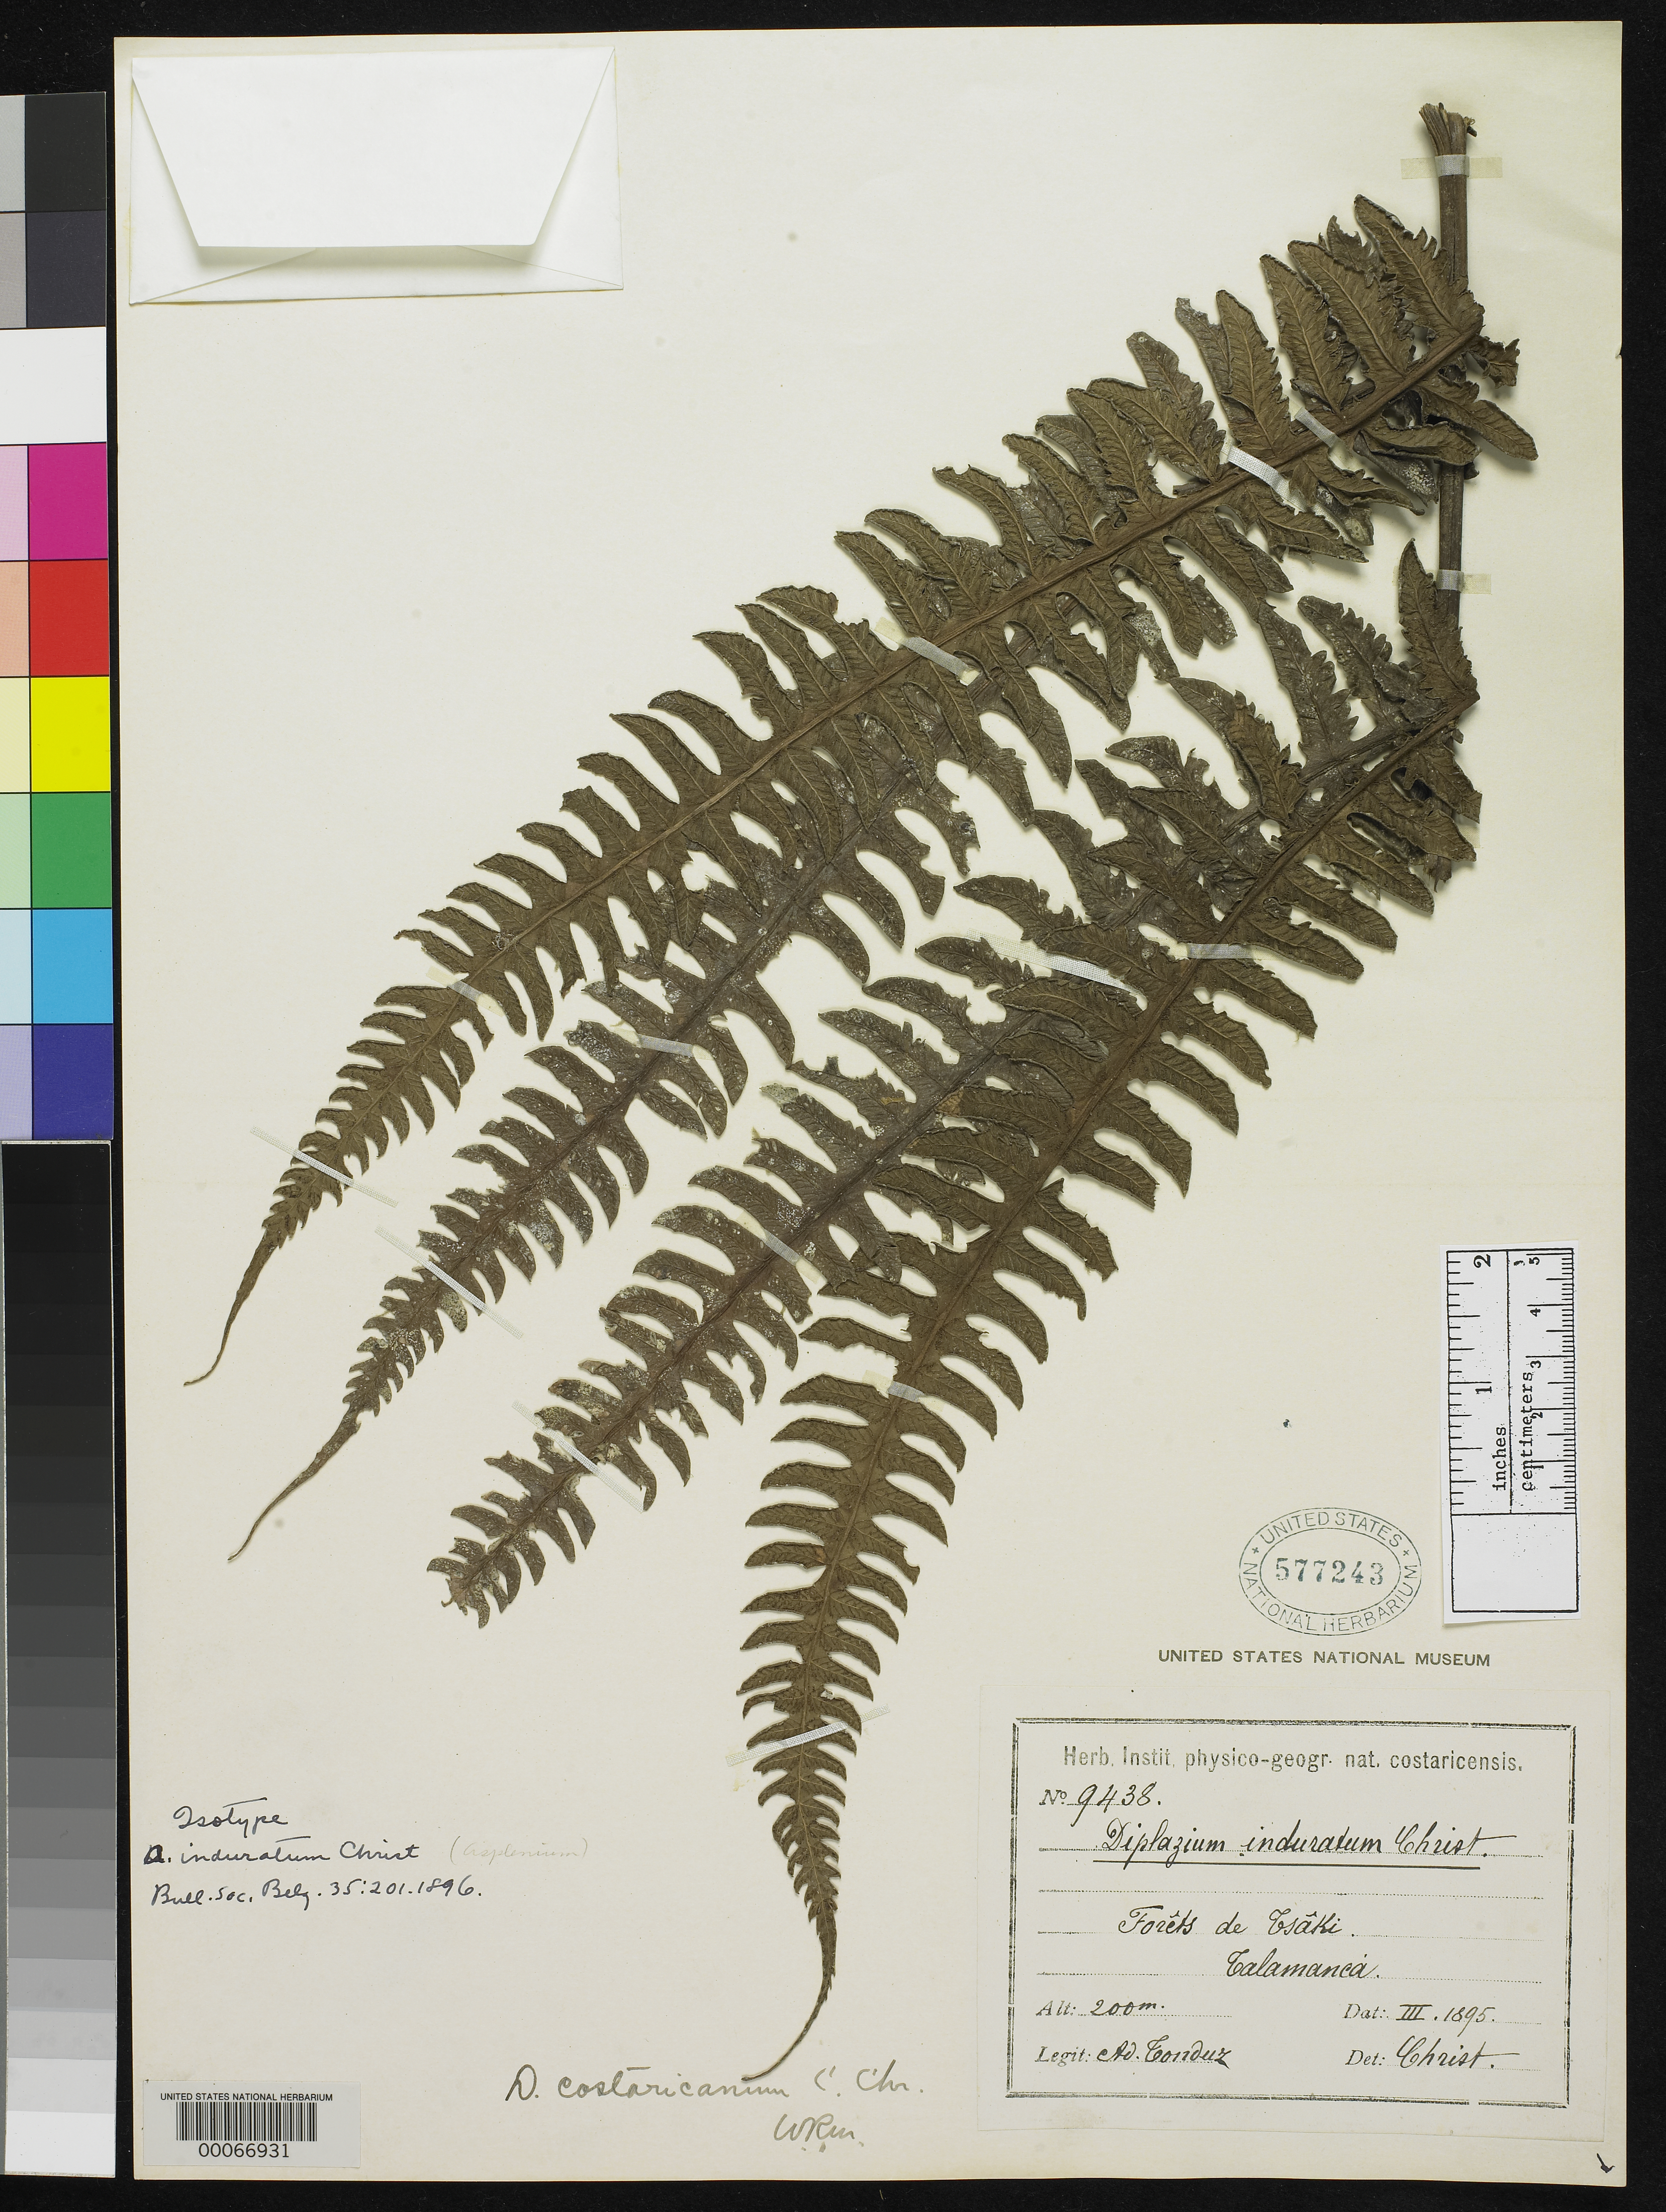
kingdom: Plantae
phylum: Tracheophyta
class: Polypodiopsida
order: Polypodiales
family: Aspleniaceae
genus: Asplenium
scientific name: Asplenium induratum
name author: Christ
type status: Type Collection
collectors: A. Tonduz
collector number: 9438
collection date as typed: Mar 1895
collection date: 1895-03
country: Costa Rica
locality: Talamanca, forets de Tsaki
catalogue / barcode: US 577243